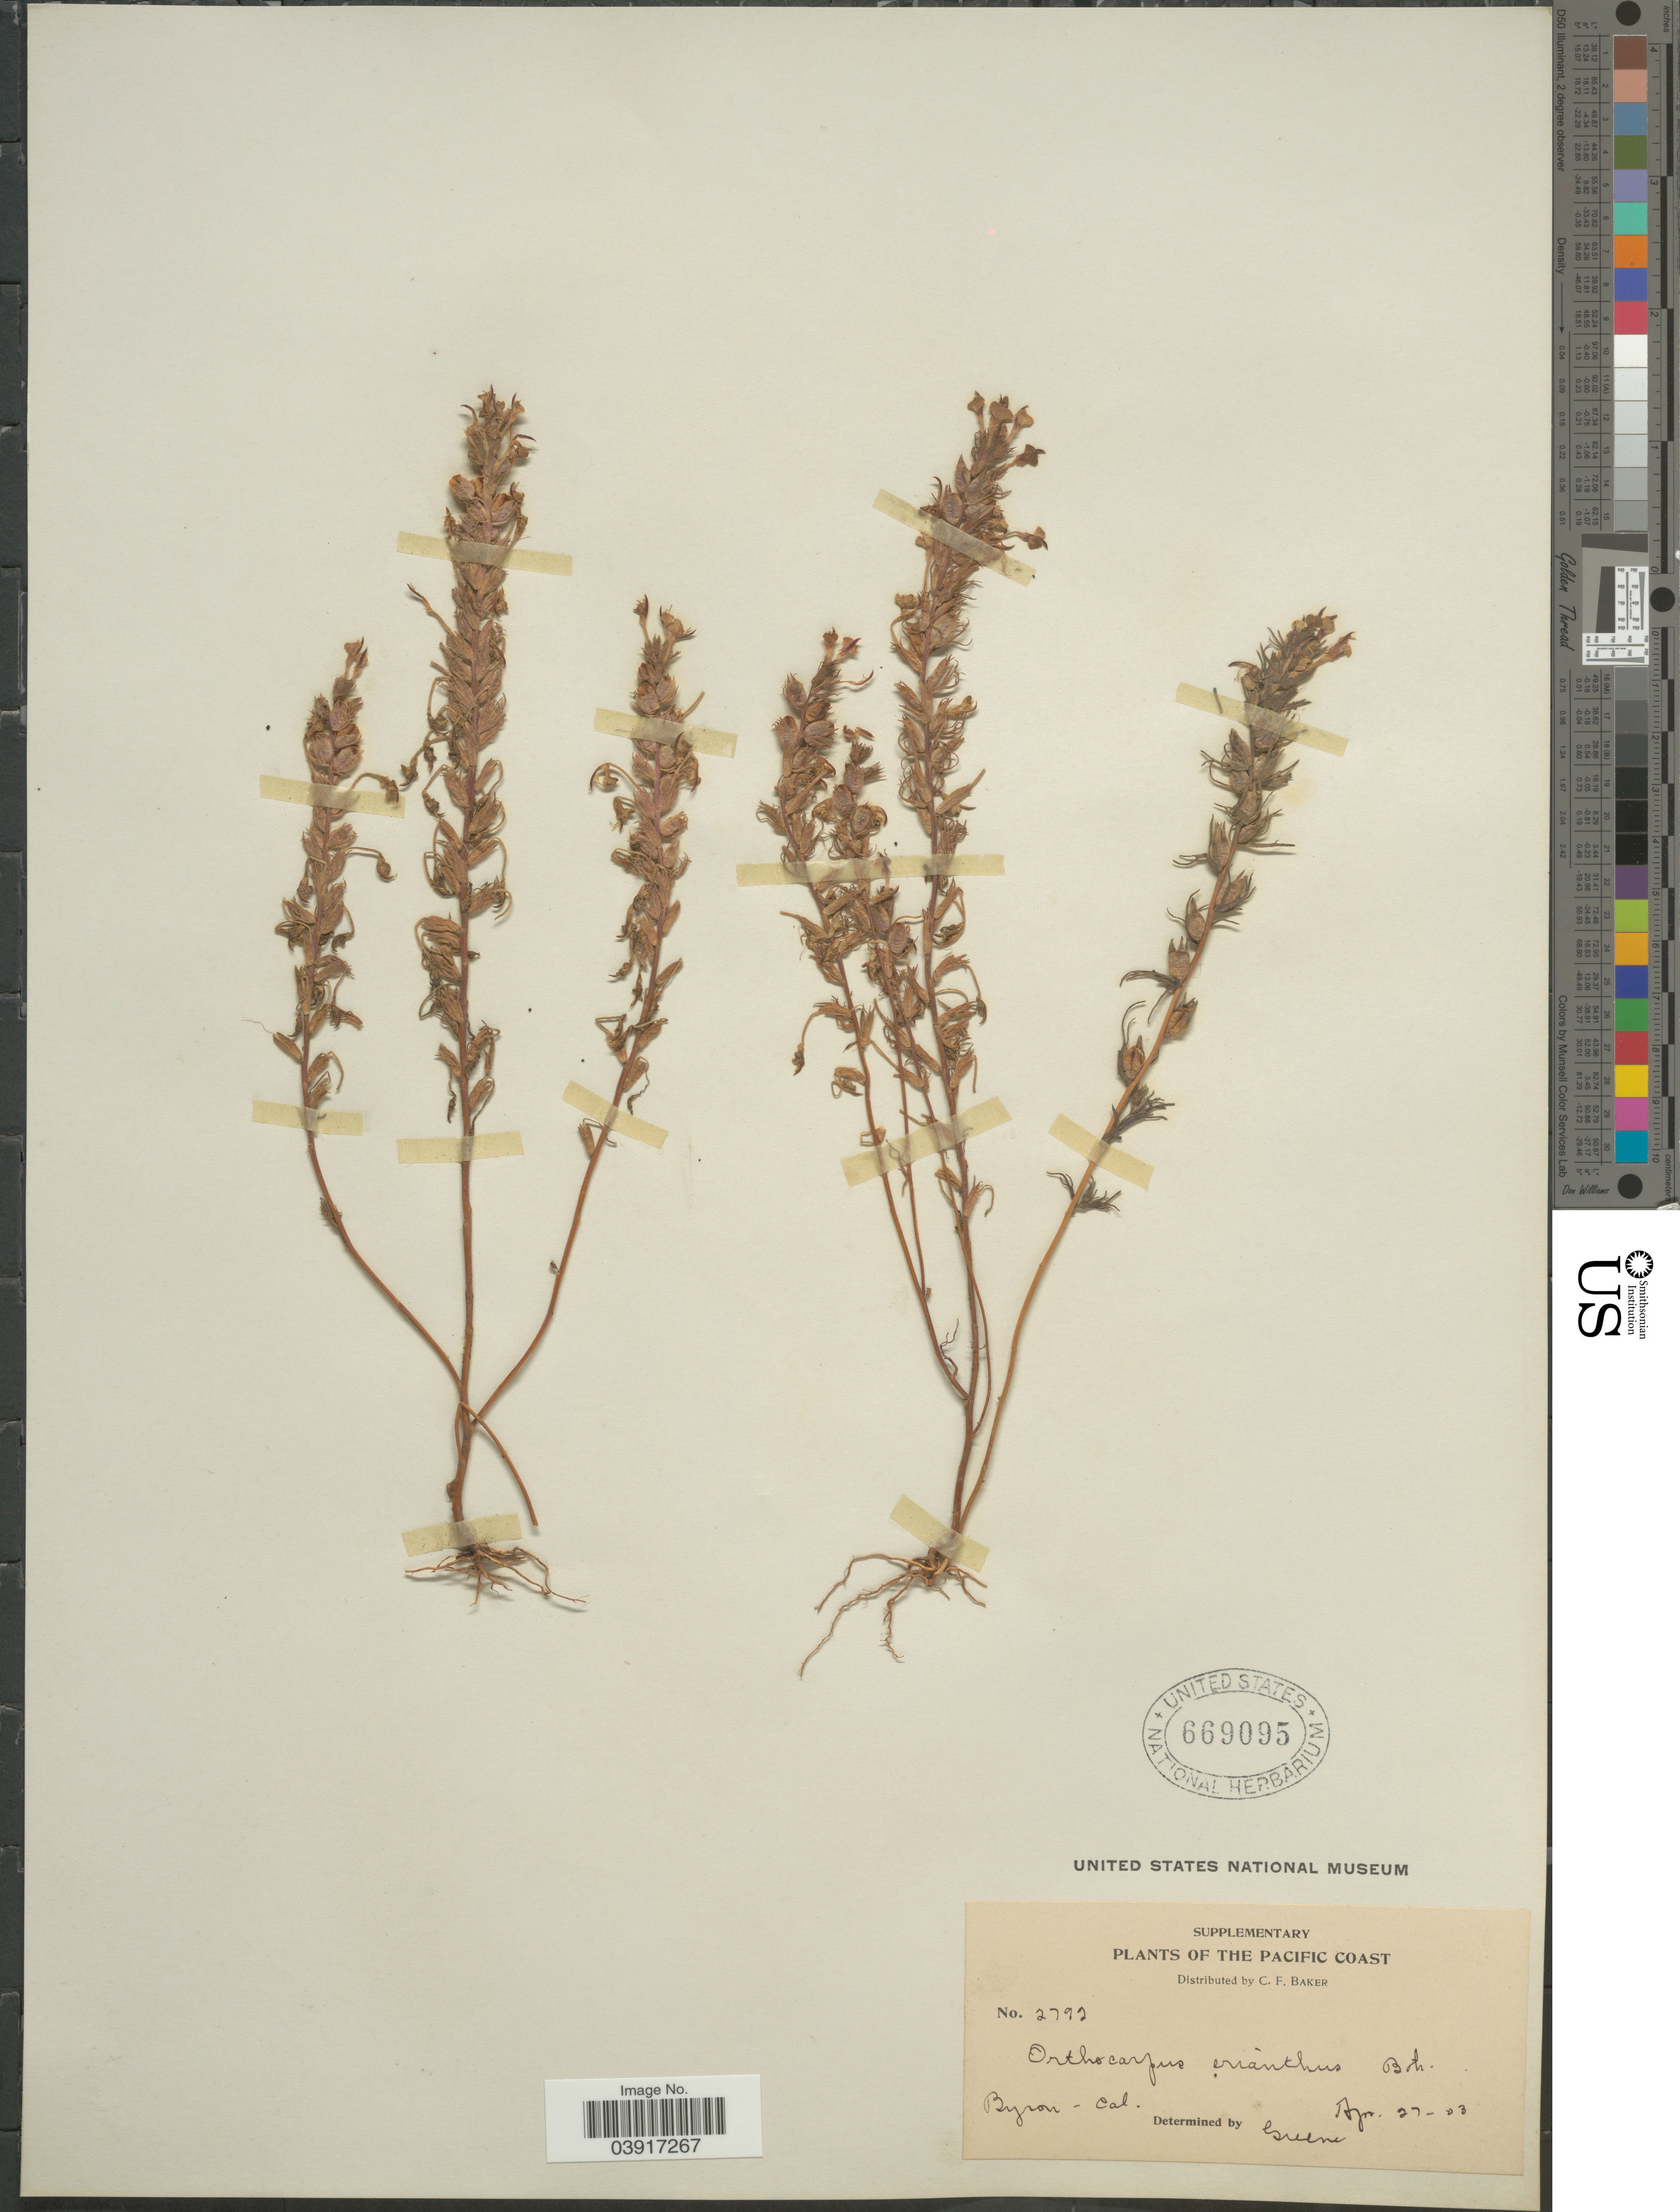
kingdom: Plantae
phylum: Tracheophyta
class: Magnoliopsida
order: Lamiales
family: Orobanchaceae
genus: Orthocarpus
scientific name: Orthocarpus erianthus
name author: Benth.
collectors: C. F. Baker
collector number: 2792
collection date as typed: Transcribed d/m/y: 27/4/3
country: United States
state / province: California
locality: Pacific Coast. Byron.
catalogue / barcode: US 669095